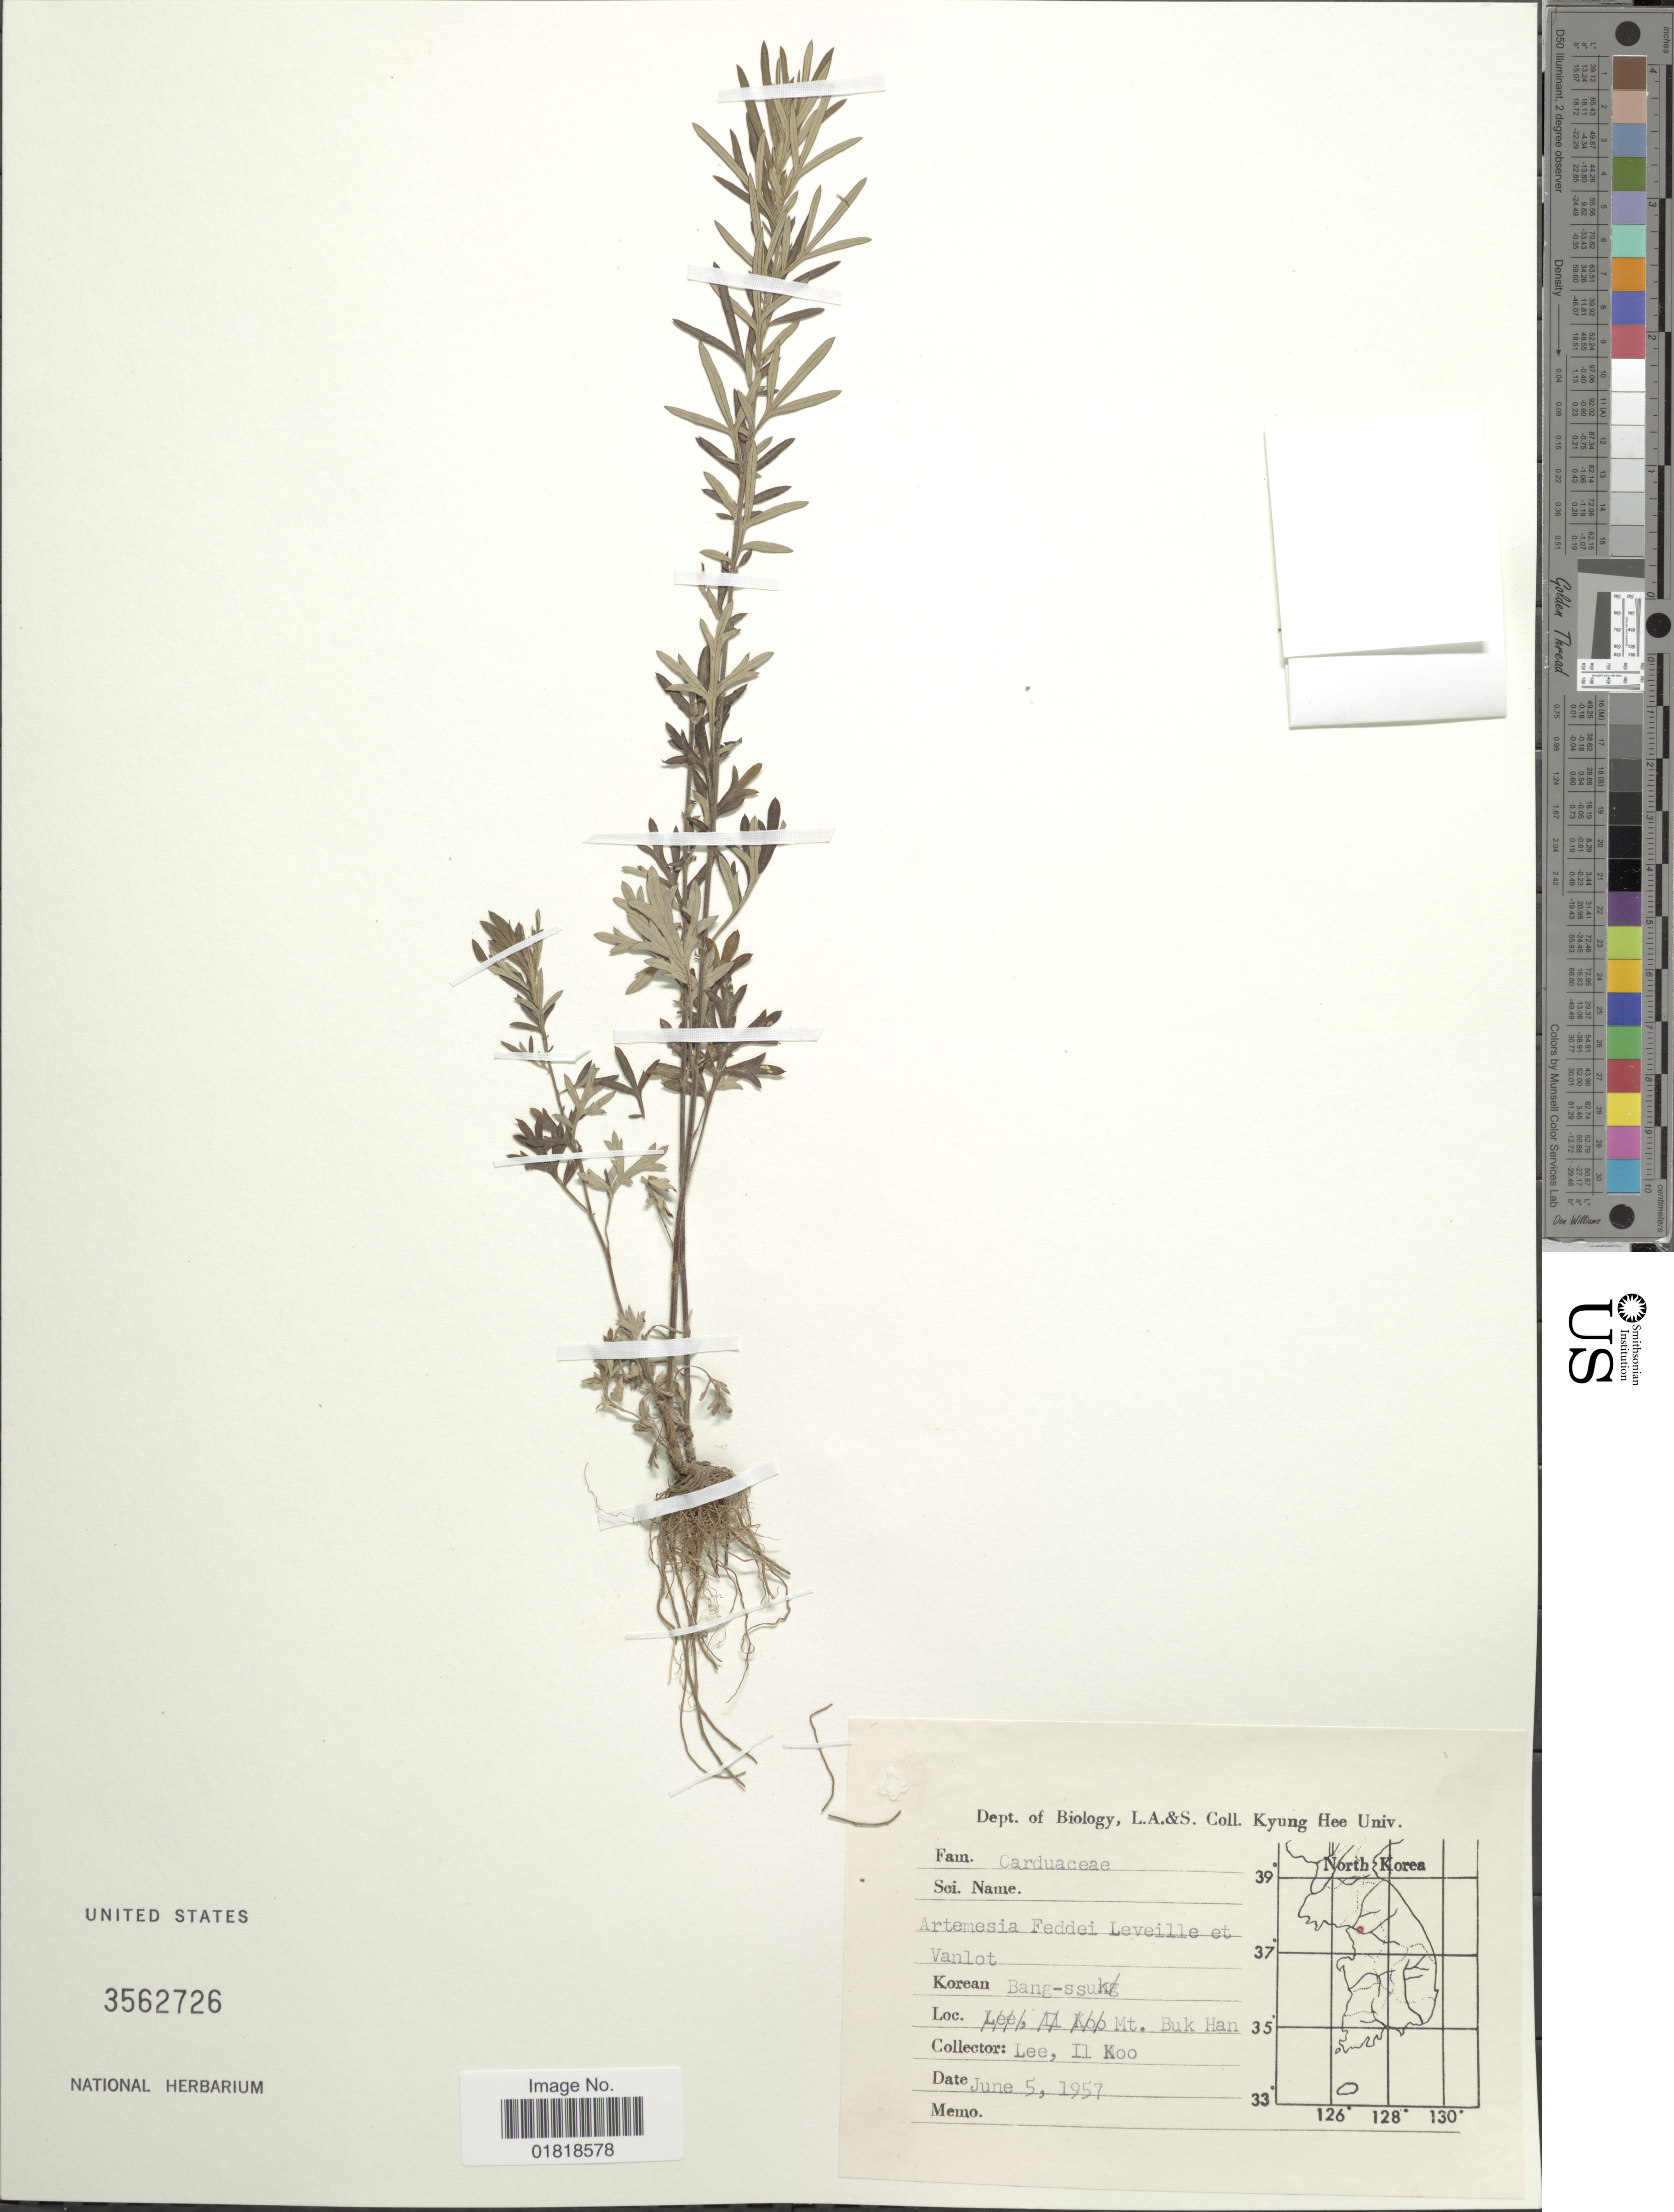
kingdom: Plantae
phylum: Tracheophyta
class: Magnoliopsida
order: Asterales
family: Asteraceae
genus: Artemisia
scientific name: Artemisia feddei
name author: Lév. & Vaniot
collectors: I. Lee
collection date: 1957-06-05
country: South Korea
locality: Mt. Buk-Han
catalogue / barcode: US 3562726